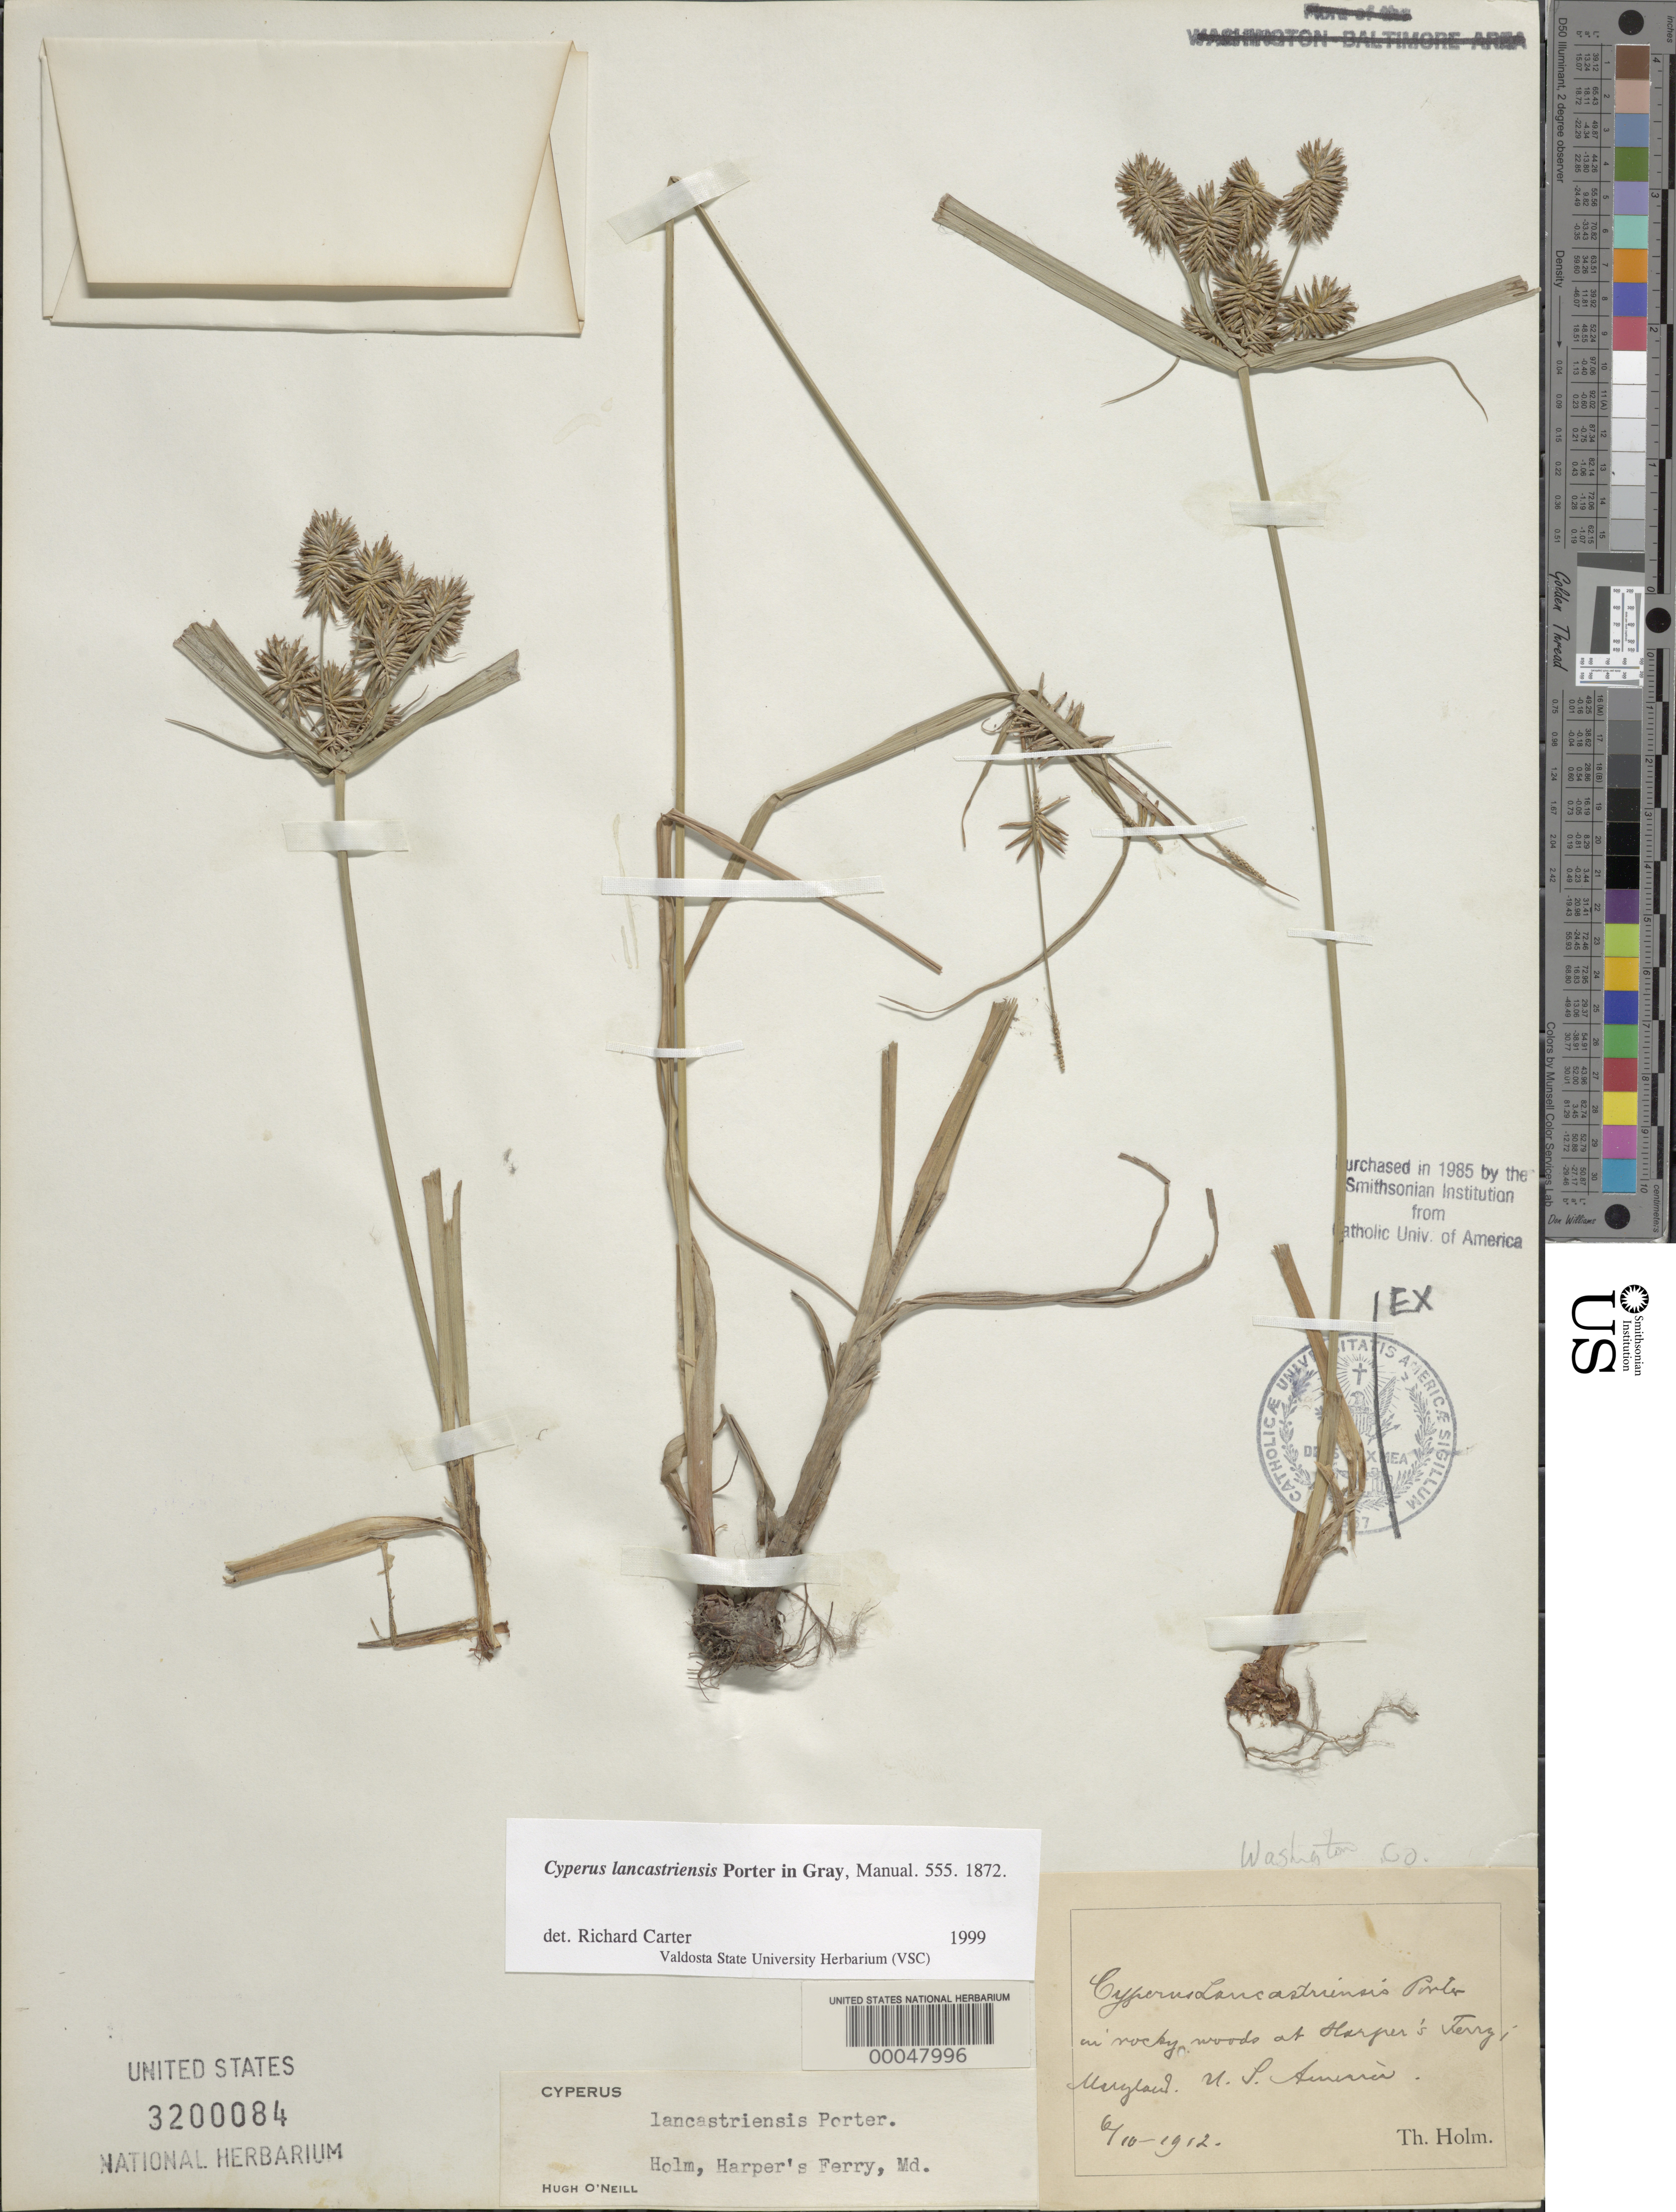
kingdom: Plantae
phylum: Tracheophyta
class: Liliopsida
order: Poales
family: Cyperaceae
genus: Cyperus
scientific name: Cyperus lancastriensis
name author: Porter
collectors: T. Holm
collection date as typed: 06 Oct 1912 or 10 Jun 1912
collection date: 1912-06-10 or 1912-10-06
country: United States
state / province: Maryland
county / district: Washington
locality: Harper's ferry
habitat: Rocky woods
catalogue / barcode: US 3200084